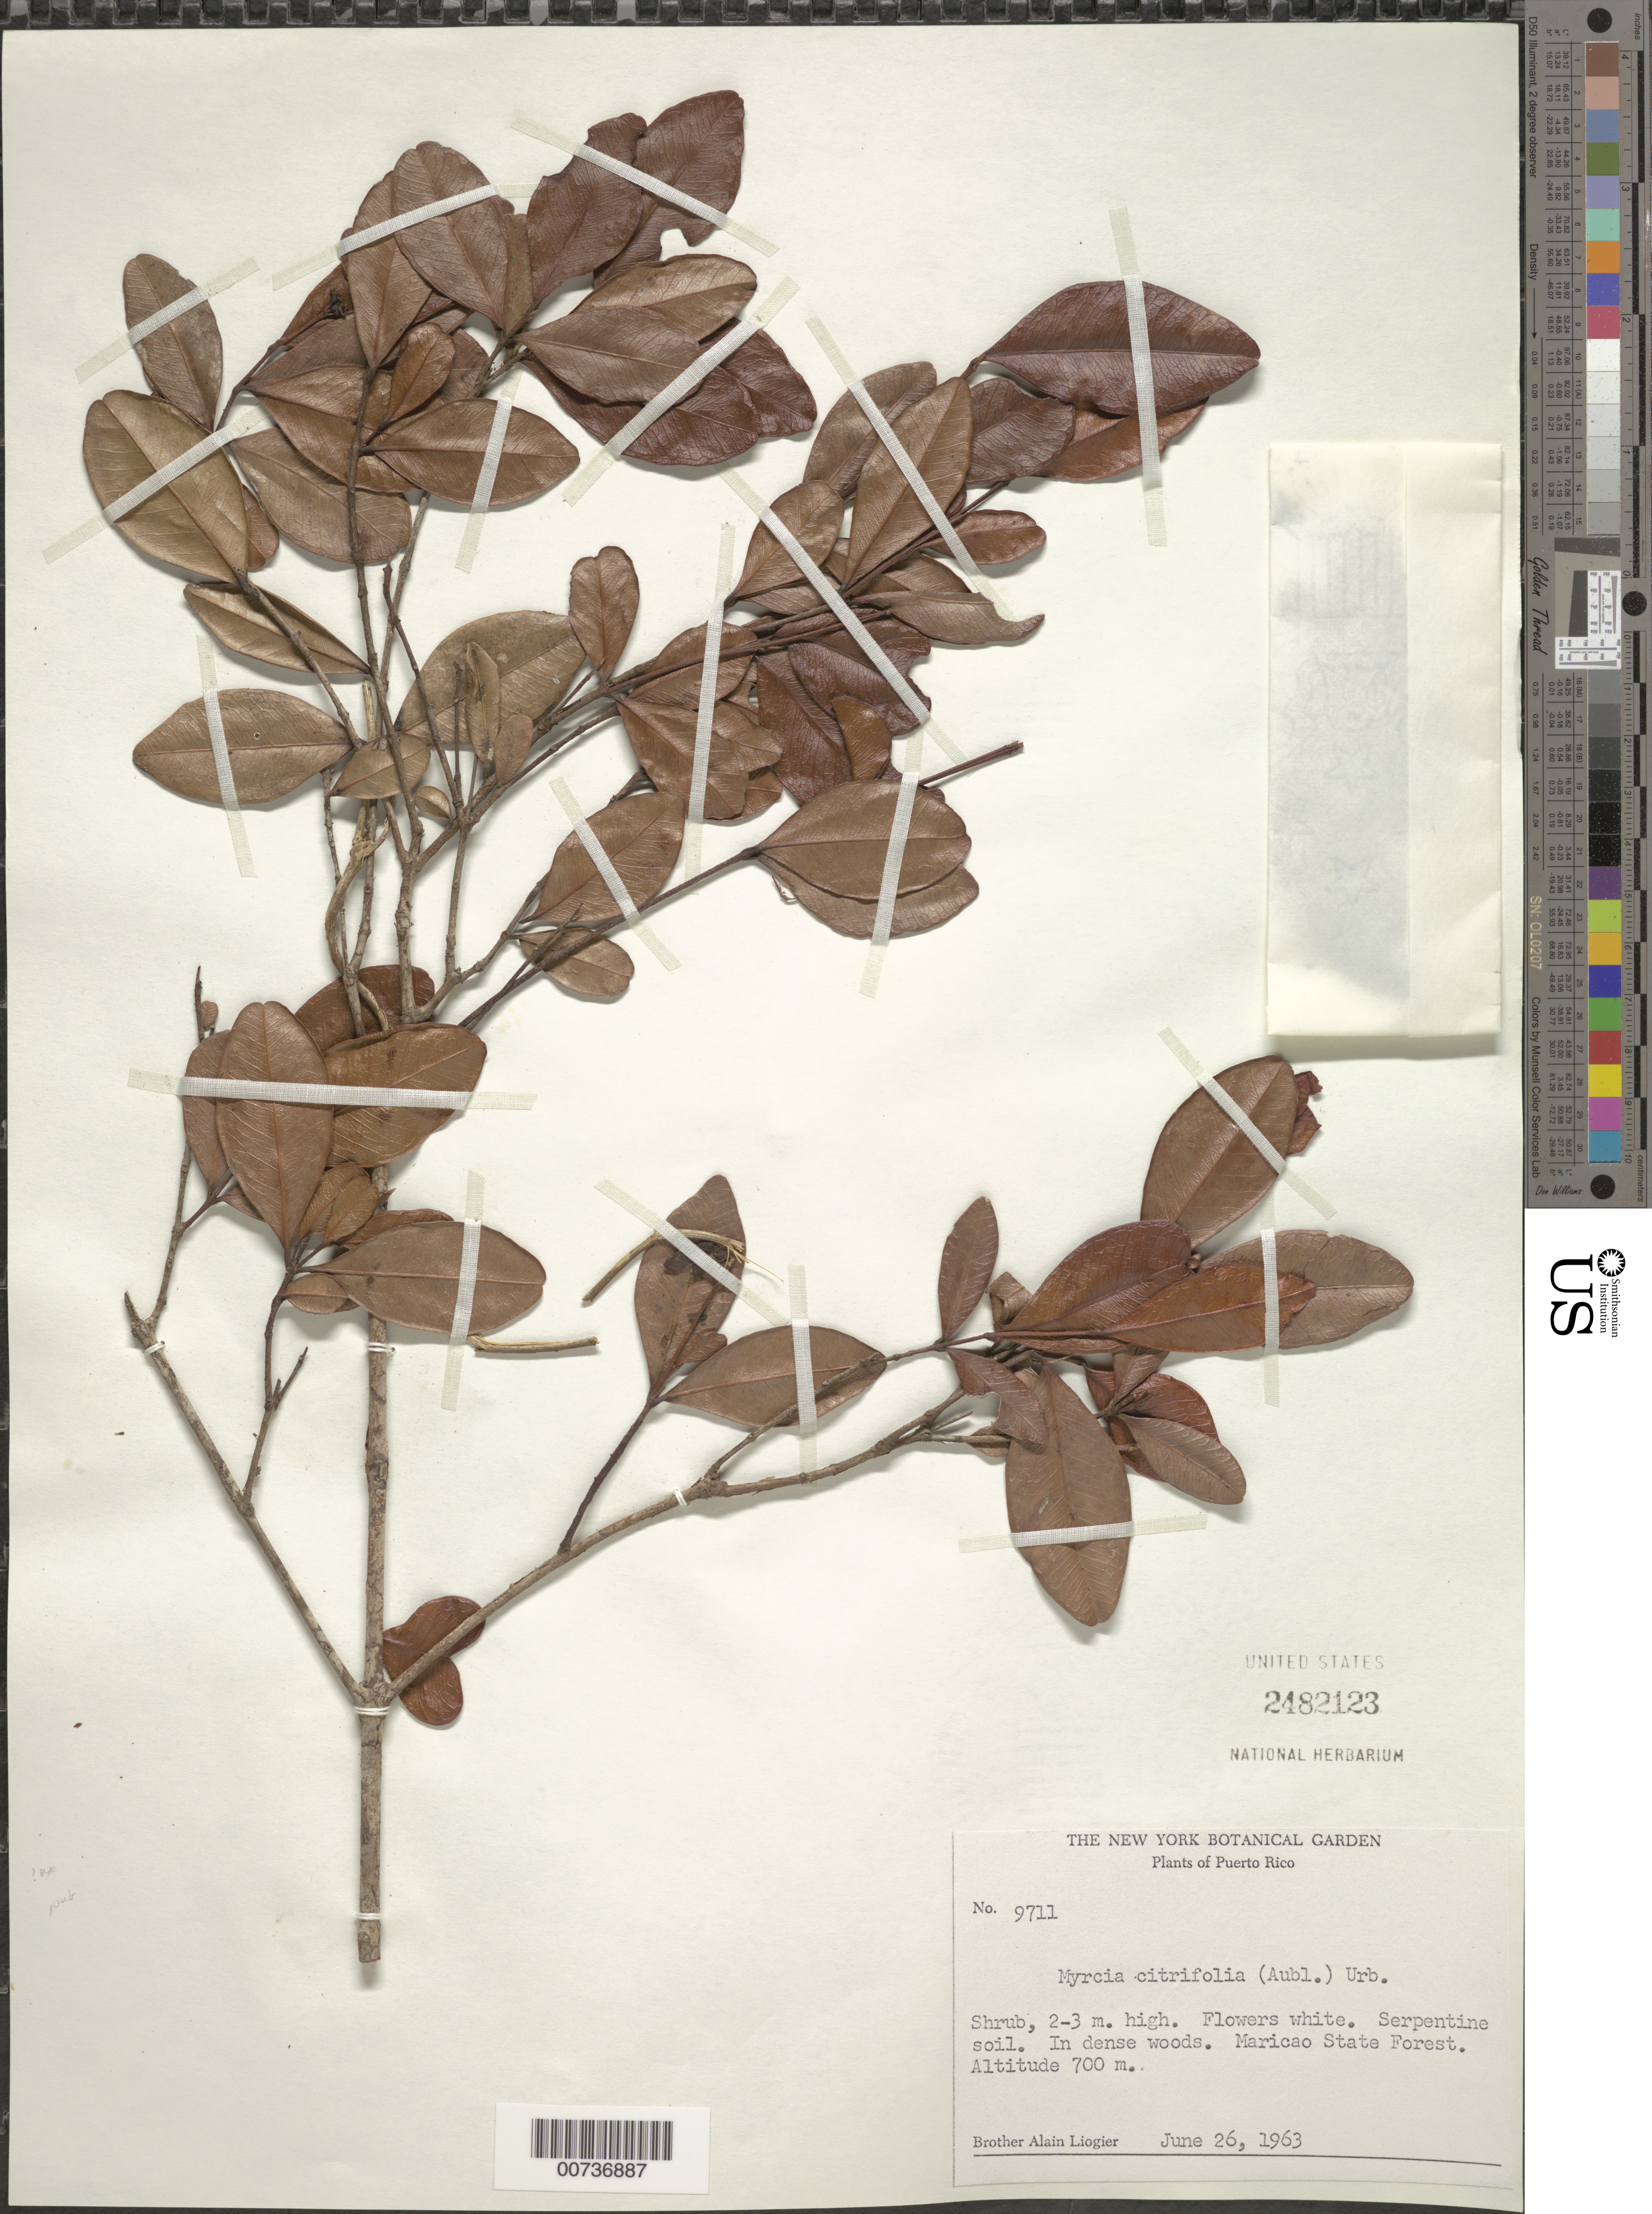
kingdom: Plantae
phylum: Tracheophyta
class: Magnoliopsida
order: Myrtales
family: Myrtaceae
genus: Myrcia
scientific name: Myrcia citrifolia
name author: (Aubl.) Urb.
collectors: A. H. Liogier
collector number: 9711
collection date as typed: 26 Jun 1963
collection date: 1963-06-26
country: Puerto Rico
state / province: Maricao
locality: Maricao State Forest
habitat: In dense woods, serpentine soil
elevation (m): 700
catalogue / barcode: US 2482123